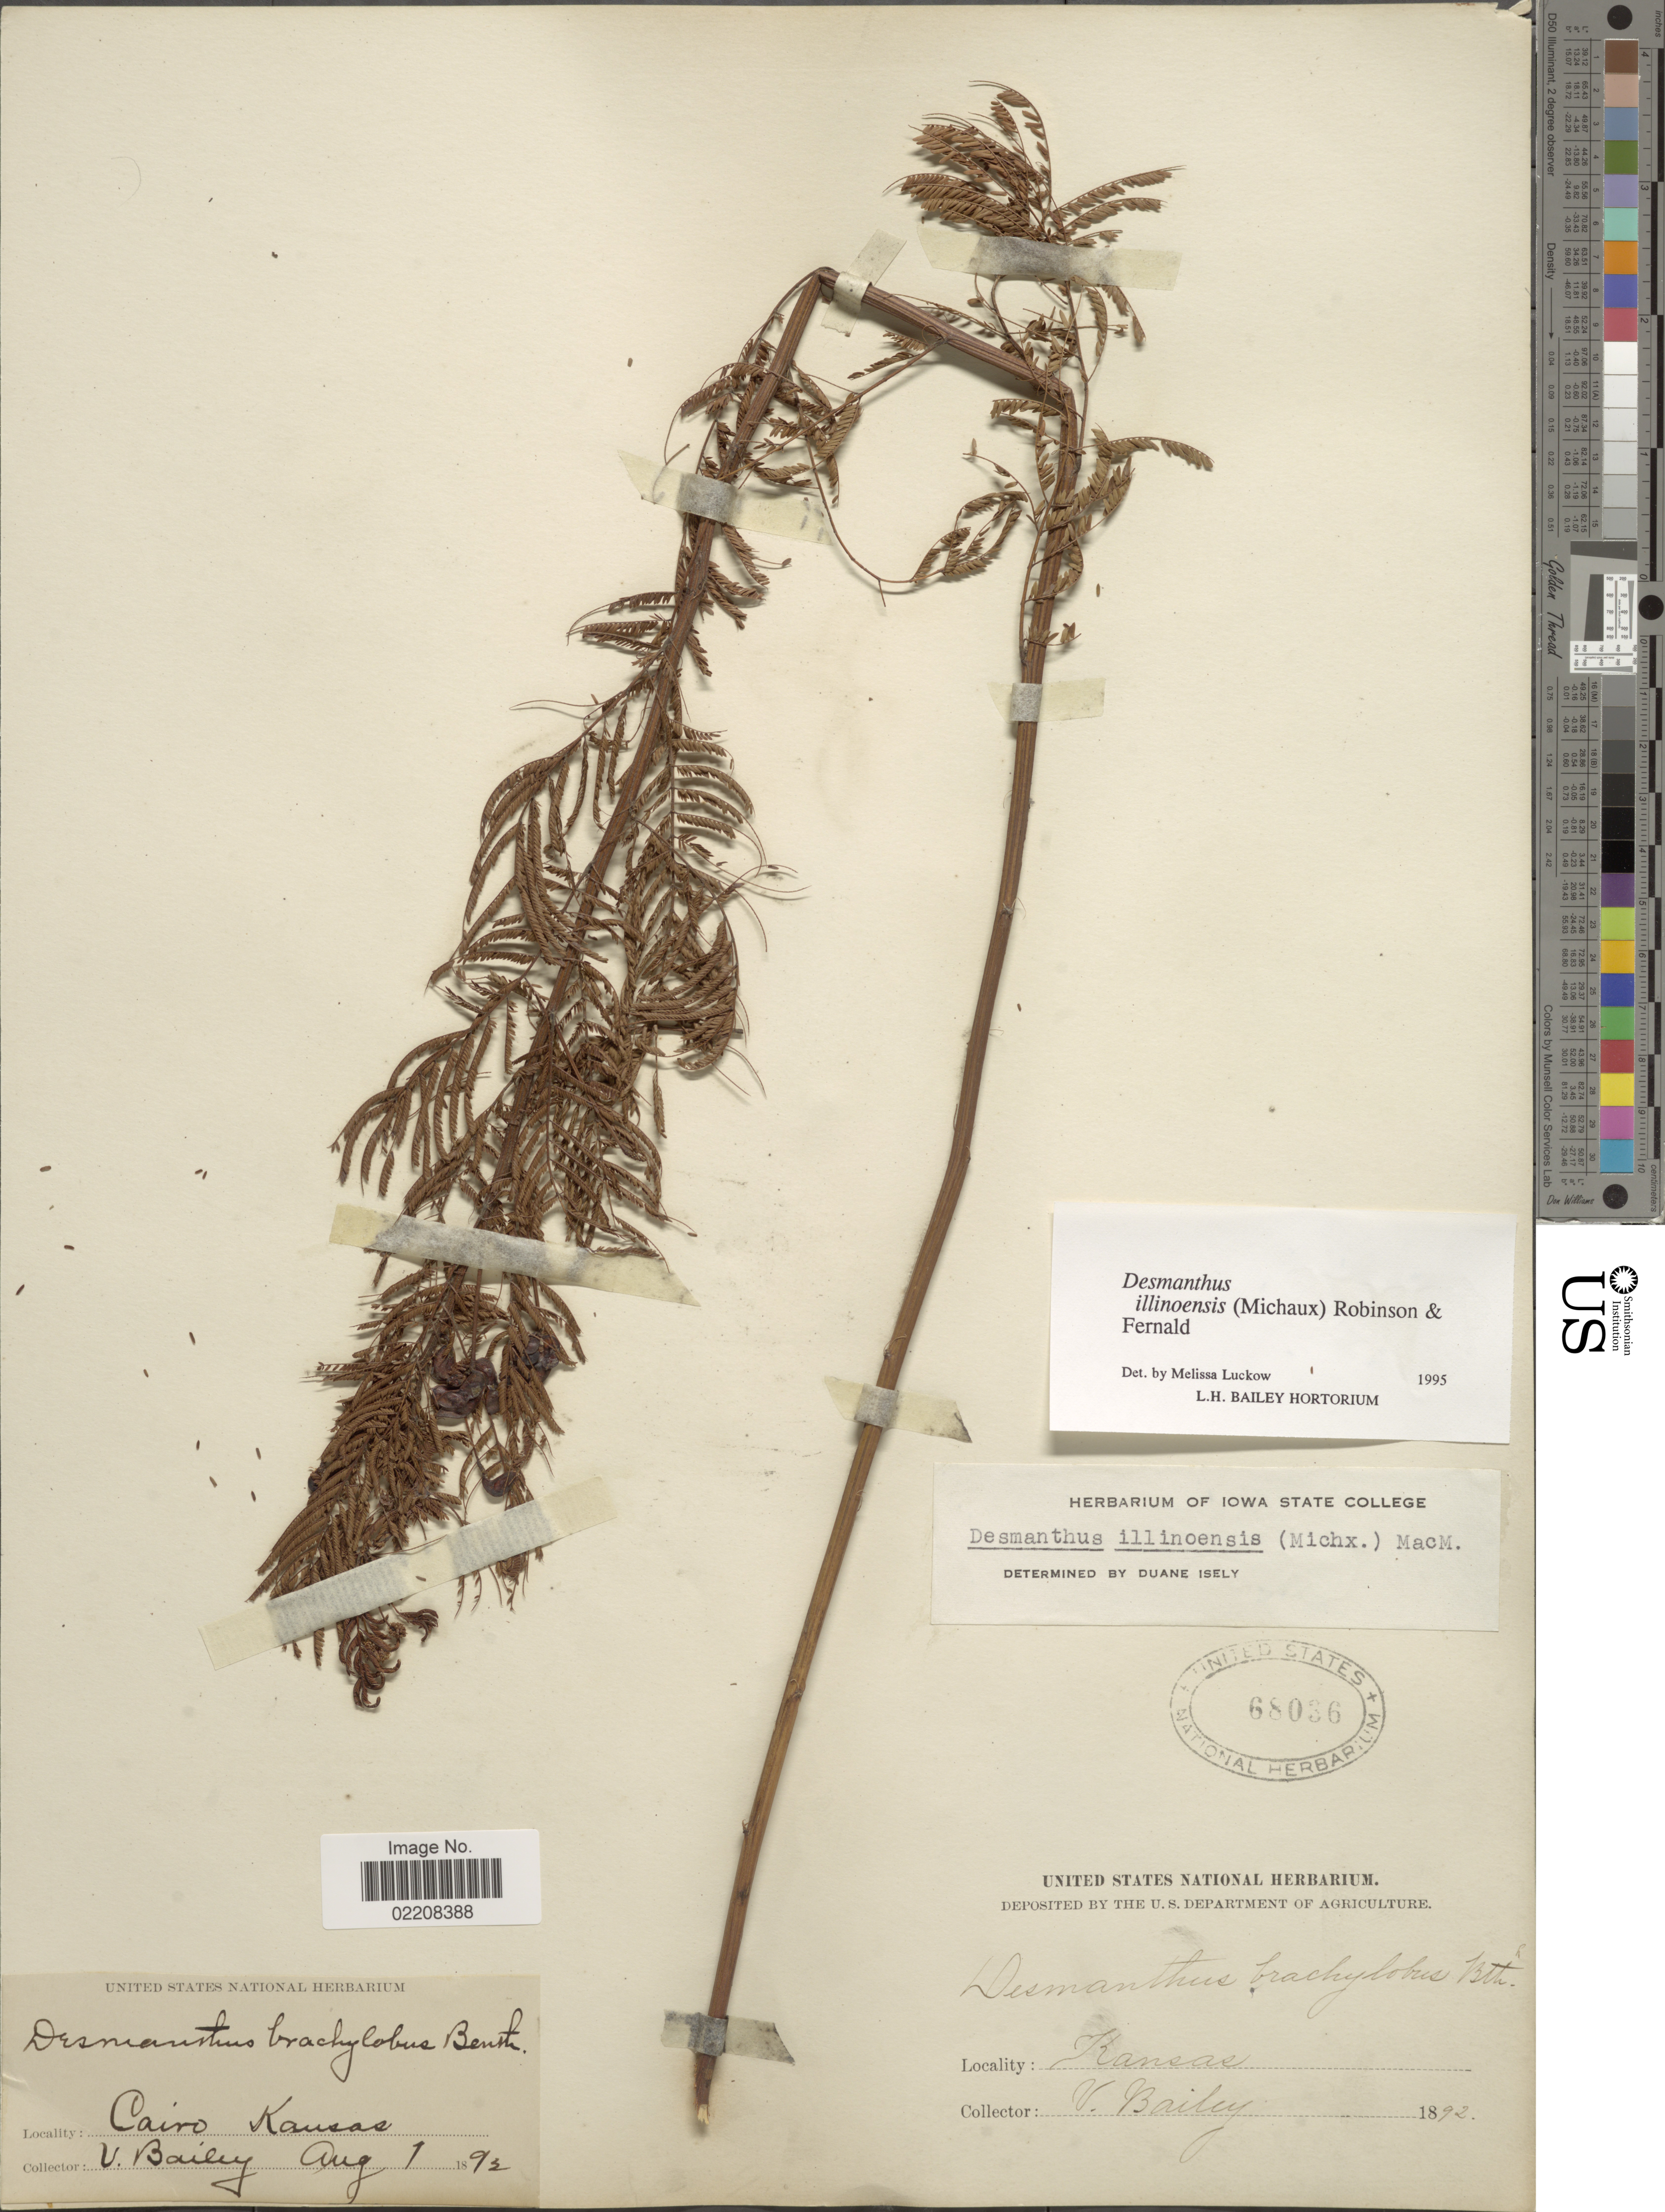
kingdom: Plantae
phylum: Tracheophyta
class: Magnoliopsida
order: Fabales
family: Fabaceae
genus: Desmanthus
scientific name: Desmanthus illinoensis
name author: (Michx.) MacMill.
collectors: V. L. Bailey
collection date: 1892-08-01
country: United States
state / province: Kansas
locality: Cairo, Kansas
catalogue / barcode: US 68036